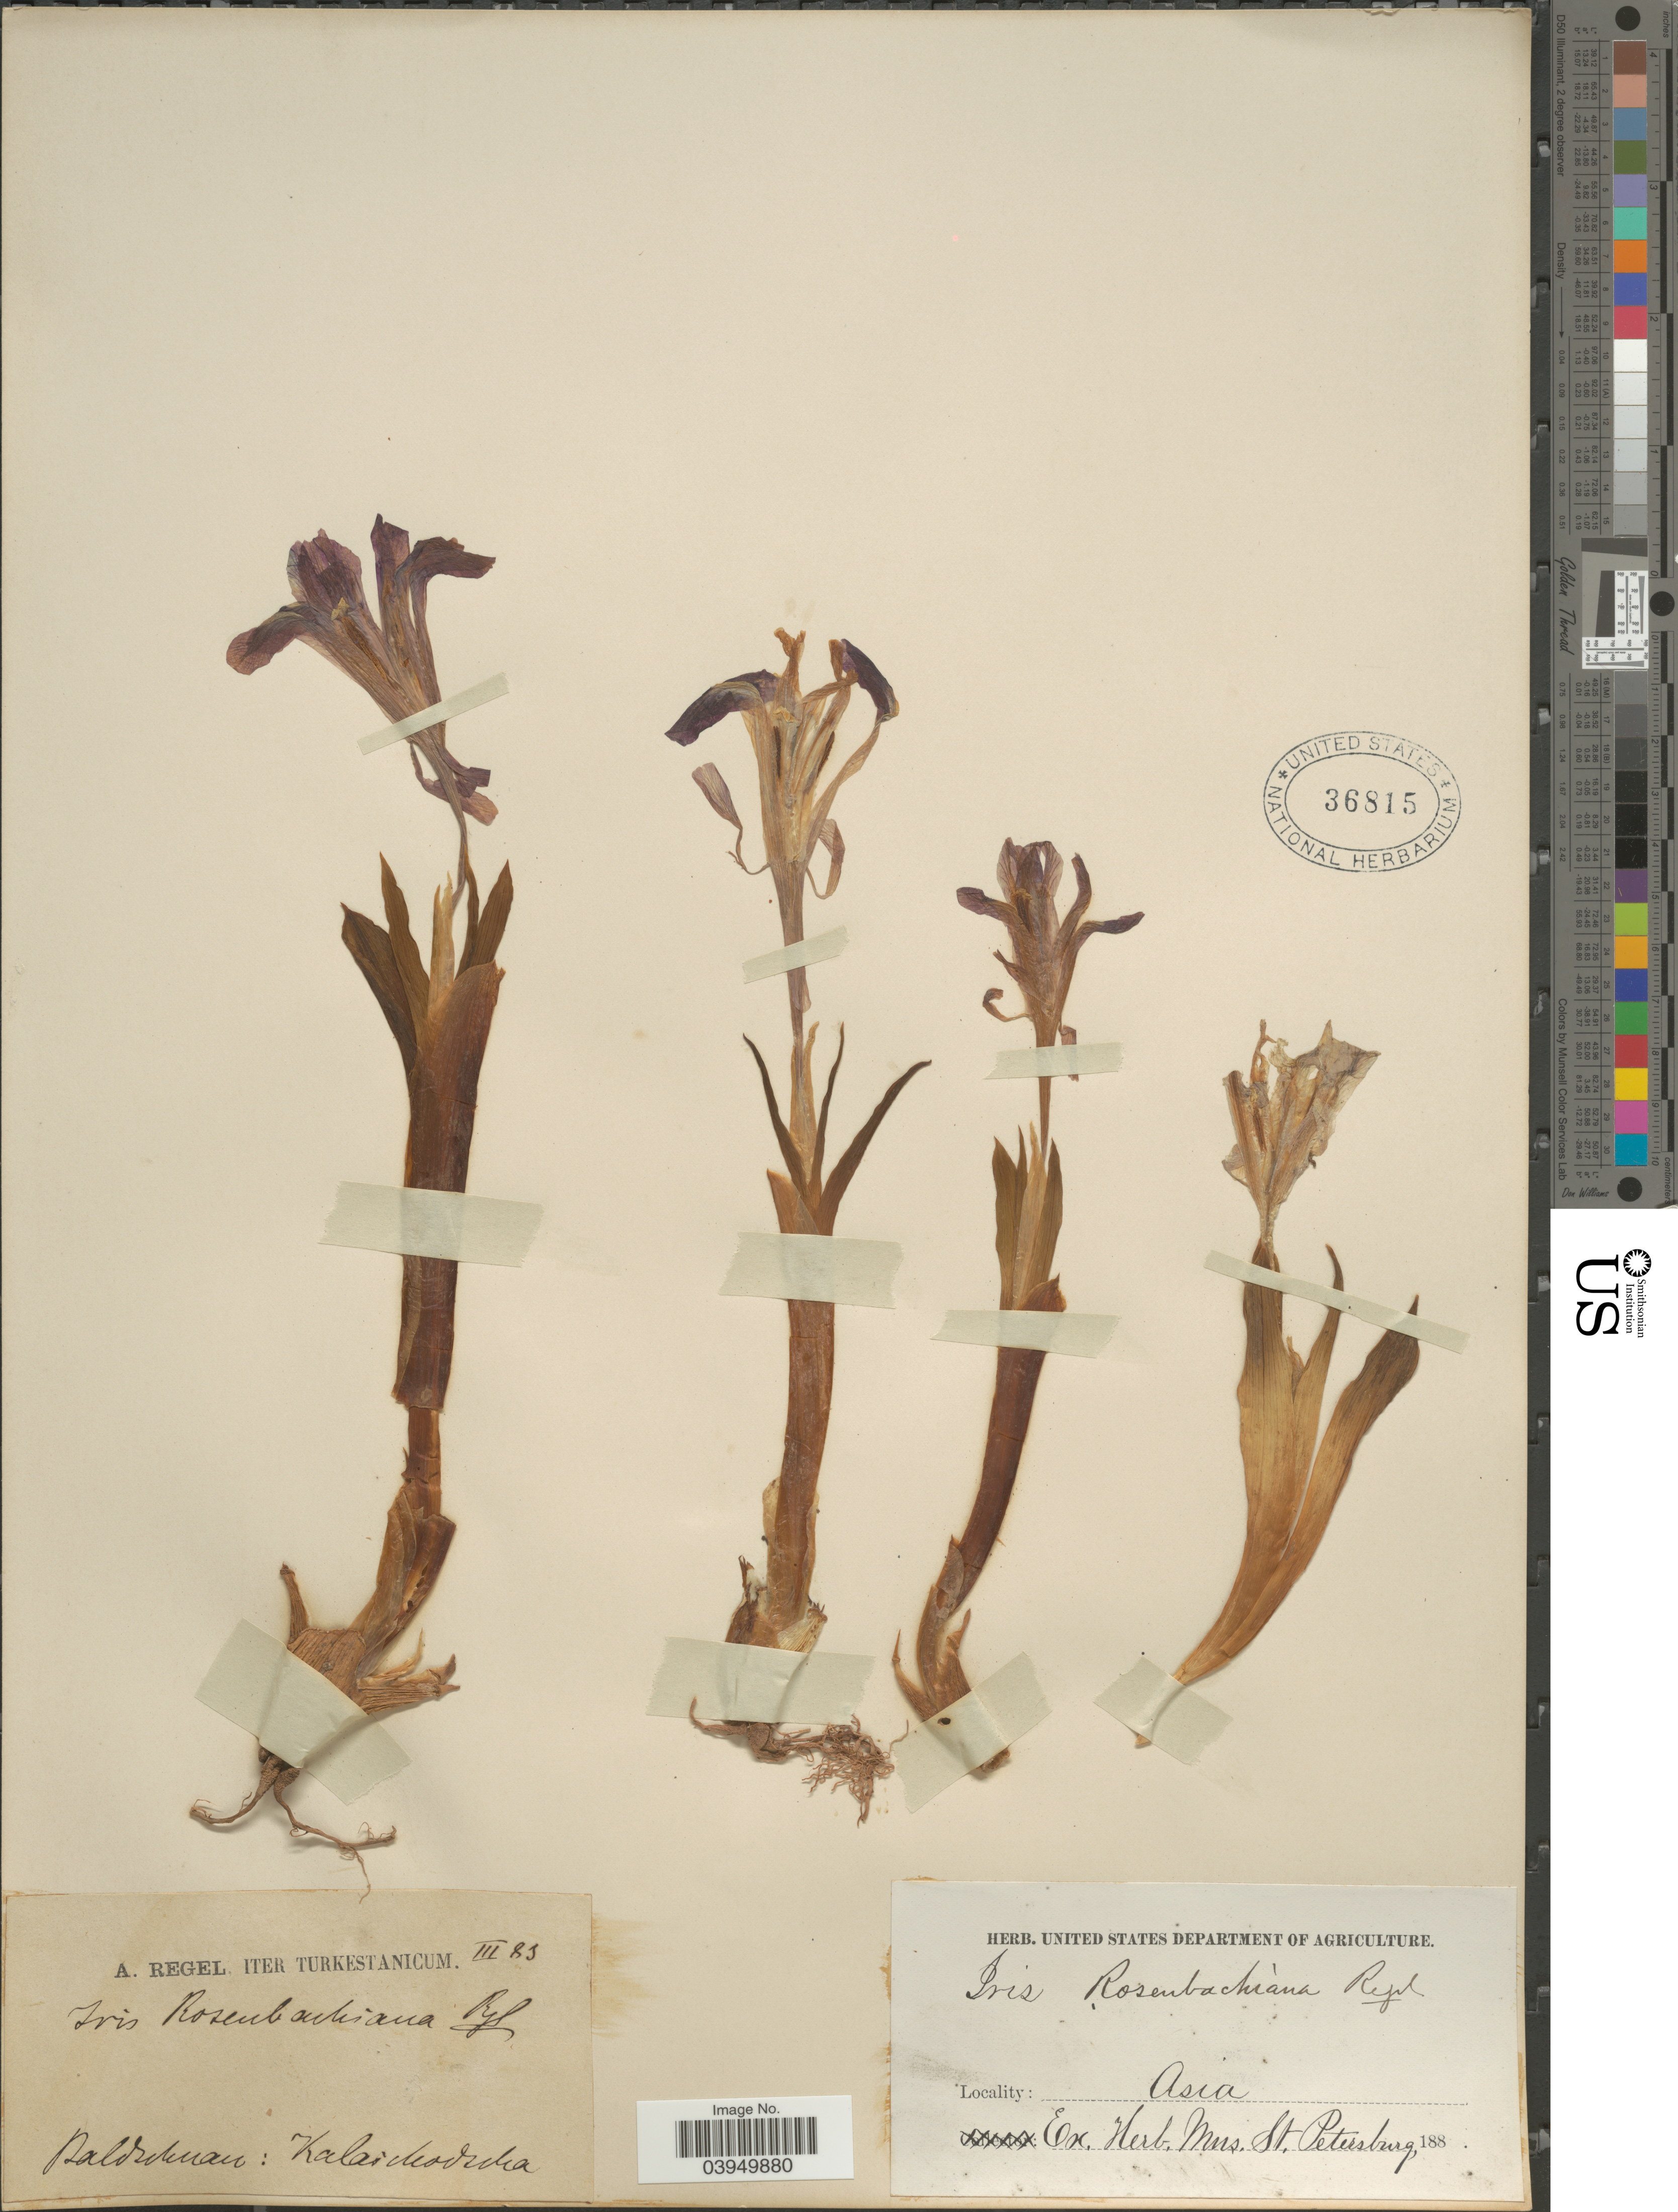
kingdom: Plantae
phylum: Tracheophyta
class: Liliopsida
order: Asparagales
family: Iridaceae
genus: Iris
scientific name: Iris rosenbachiana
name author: Regel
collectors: A. Regel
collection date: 1883-03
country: Uzbekistan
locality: Iter Turkestanicum. Baldschuan: Kalaichodscha. Asia.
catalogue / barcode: US 36815